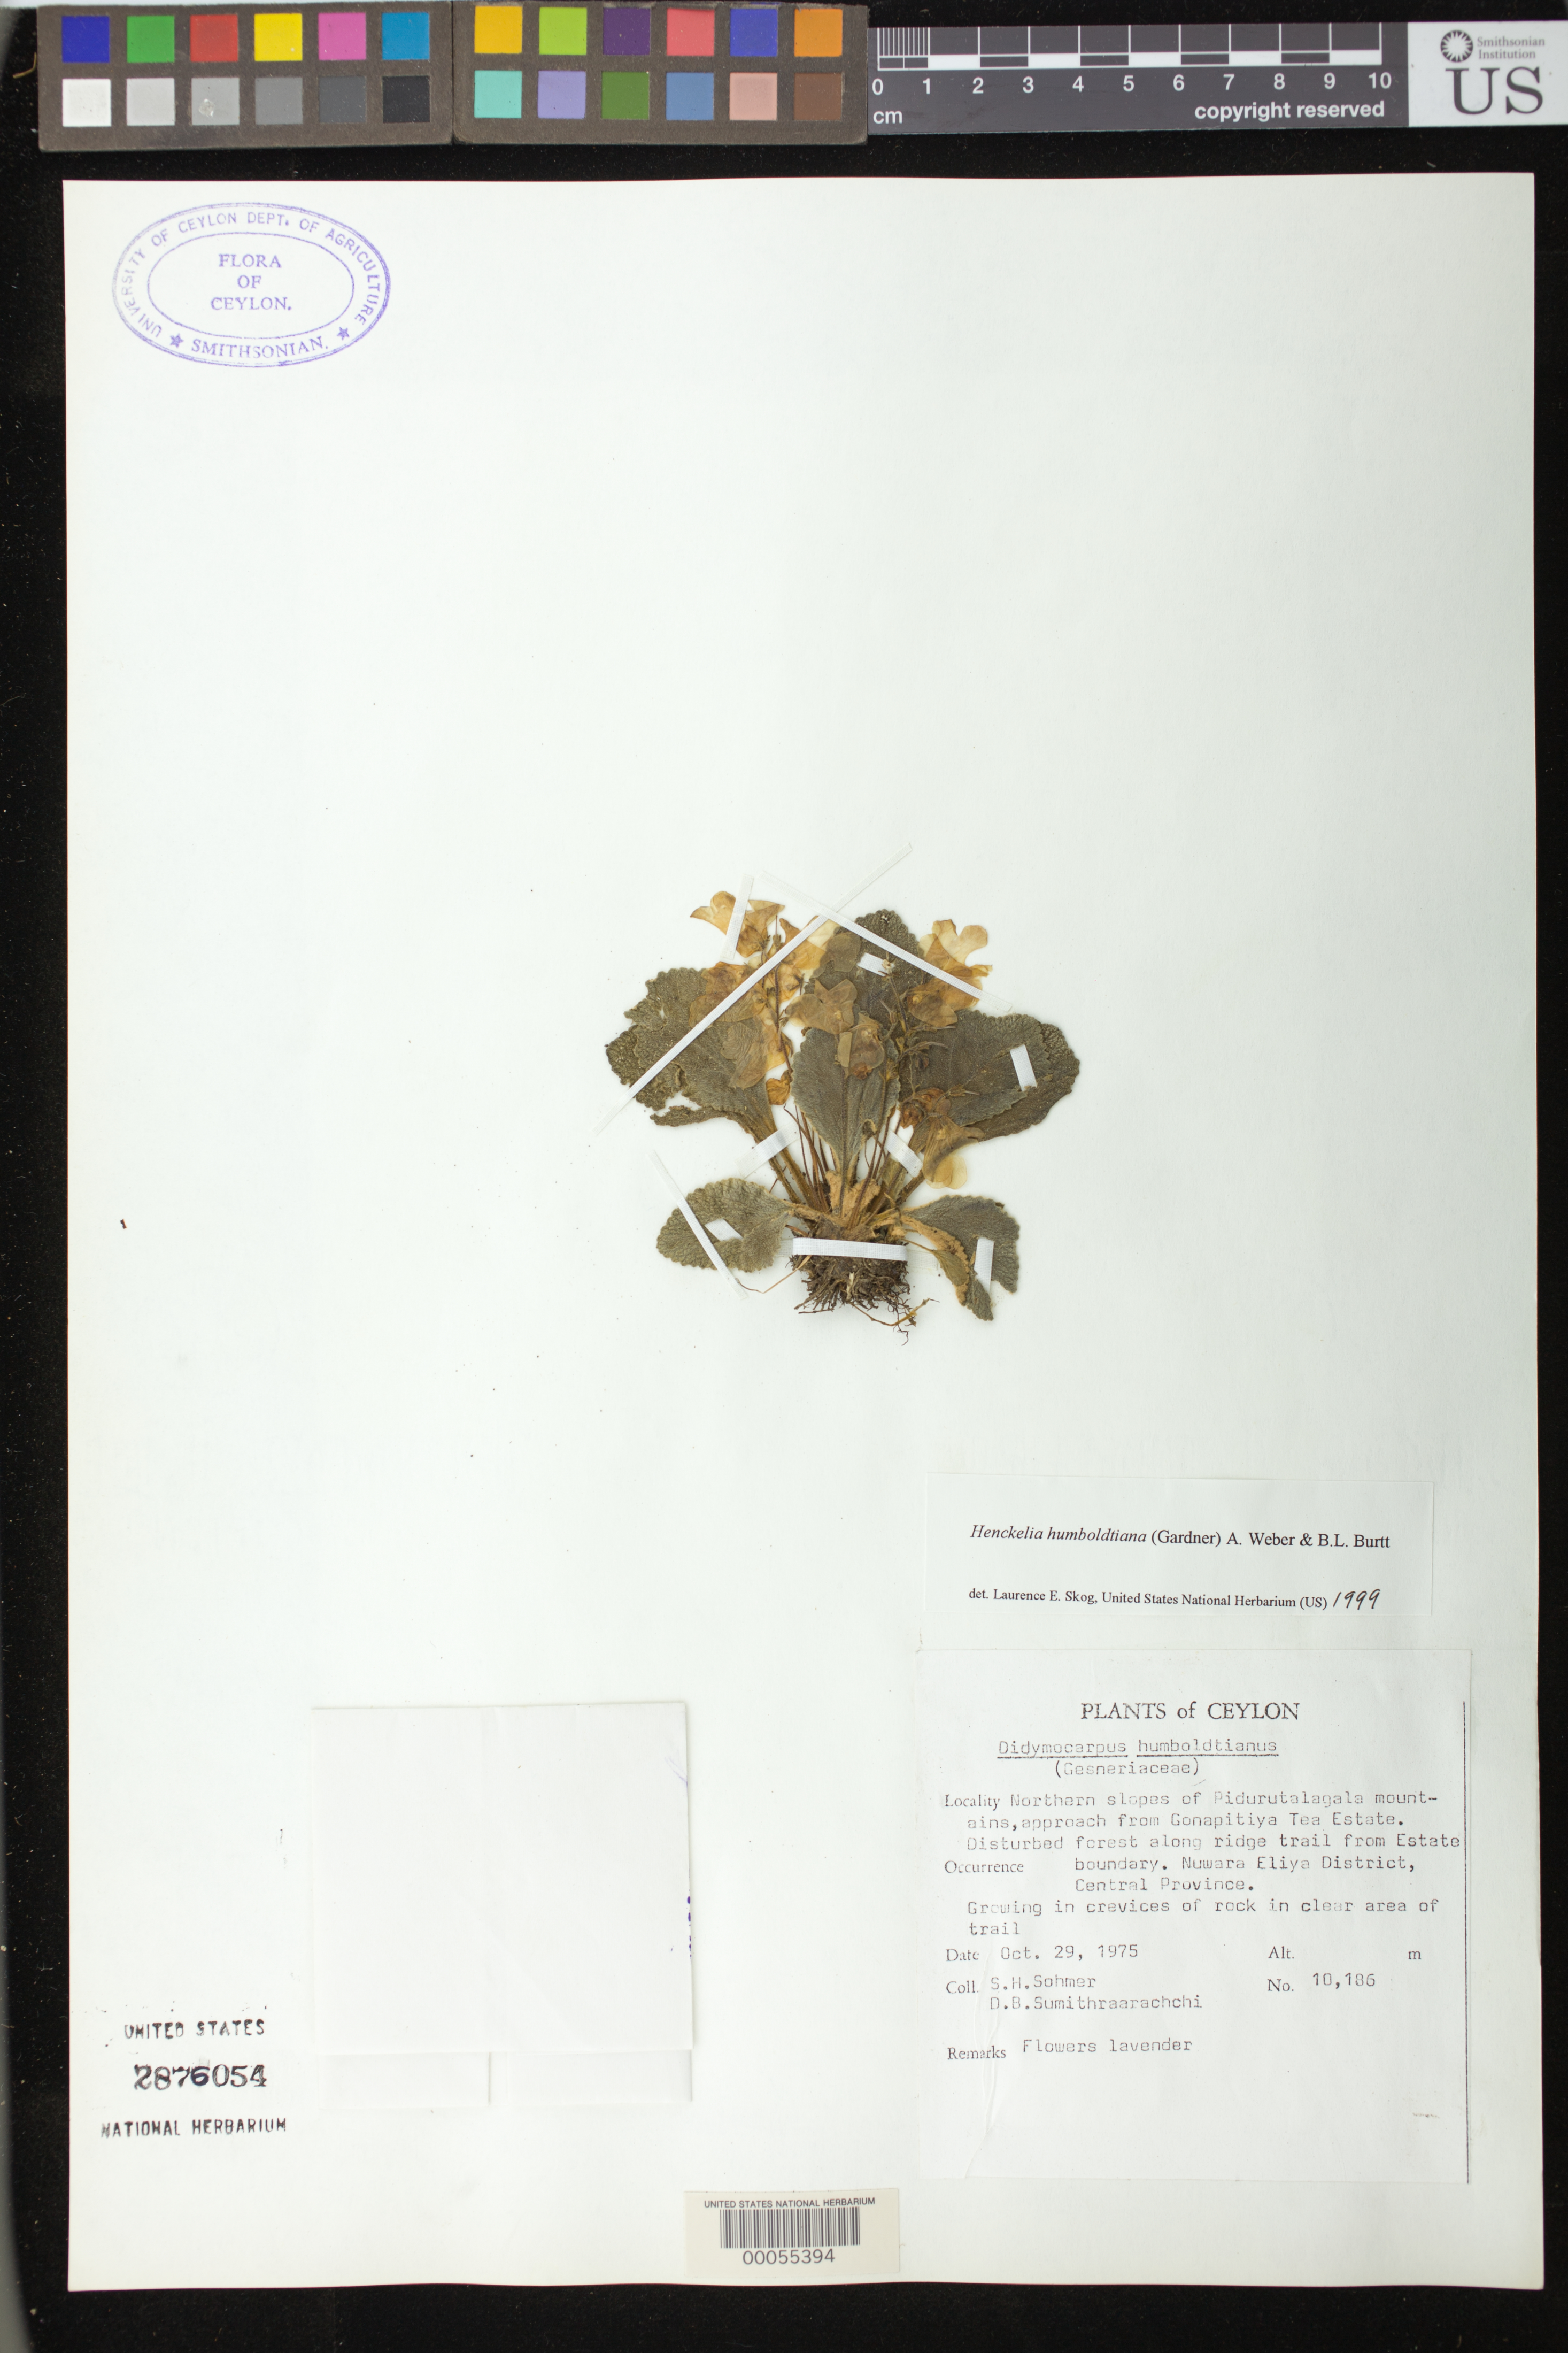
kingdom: Plantae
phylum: Tracheophyta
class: Magnoliopsida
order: Lamiales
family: Gesneriaceae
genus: Henckelia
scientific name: Henckelia humboldtiana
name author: (Gardner) A. Weber & B.L. Burtt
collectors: S. H. Sohmer & D. B. Sumithraarachchi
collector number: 10186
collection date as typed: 29 Oct 1975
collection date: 1975-10-29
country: Sri Lanka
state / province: Central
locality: Nuwara eliya dist., Northern slopes of pidurutalagala mountains, approach from gonapitiya tea estate, along ridge trail from estate boundary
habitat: Crevices in rock in clea area of trail through disturbed forest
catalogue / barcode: US 2876054